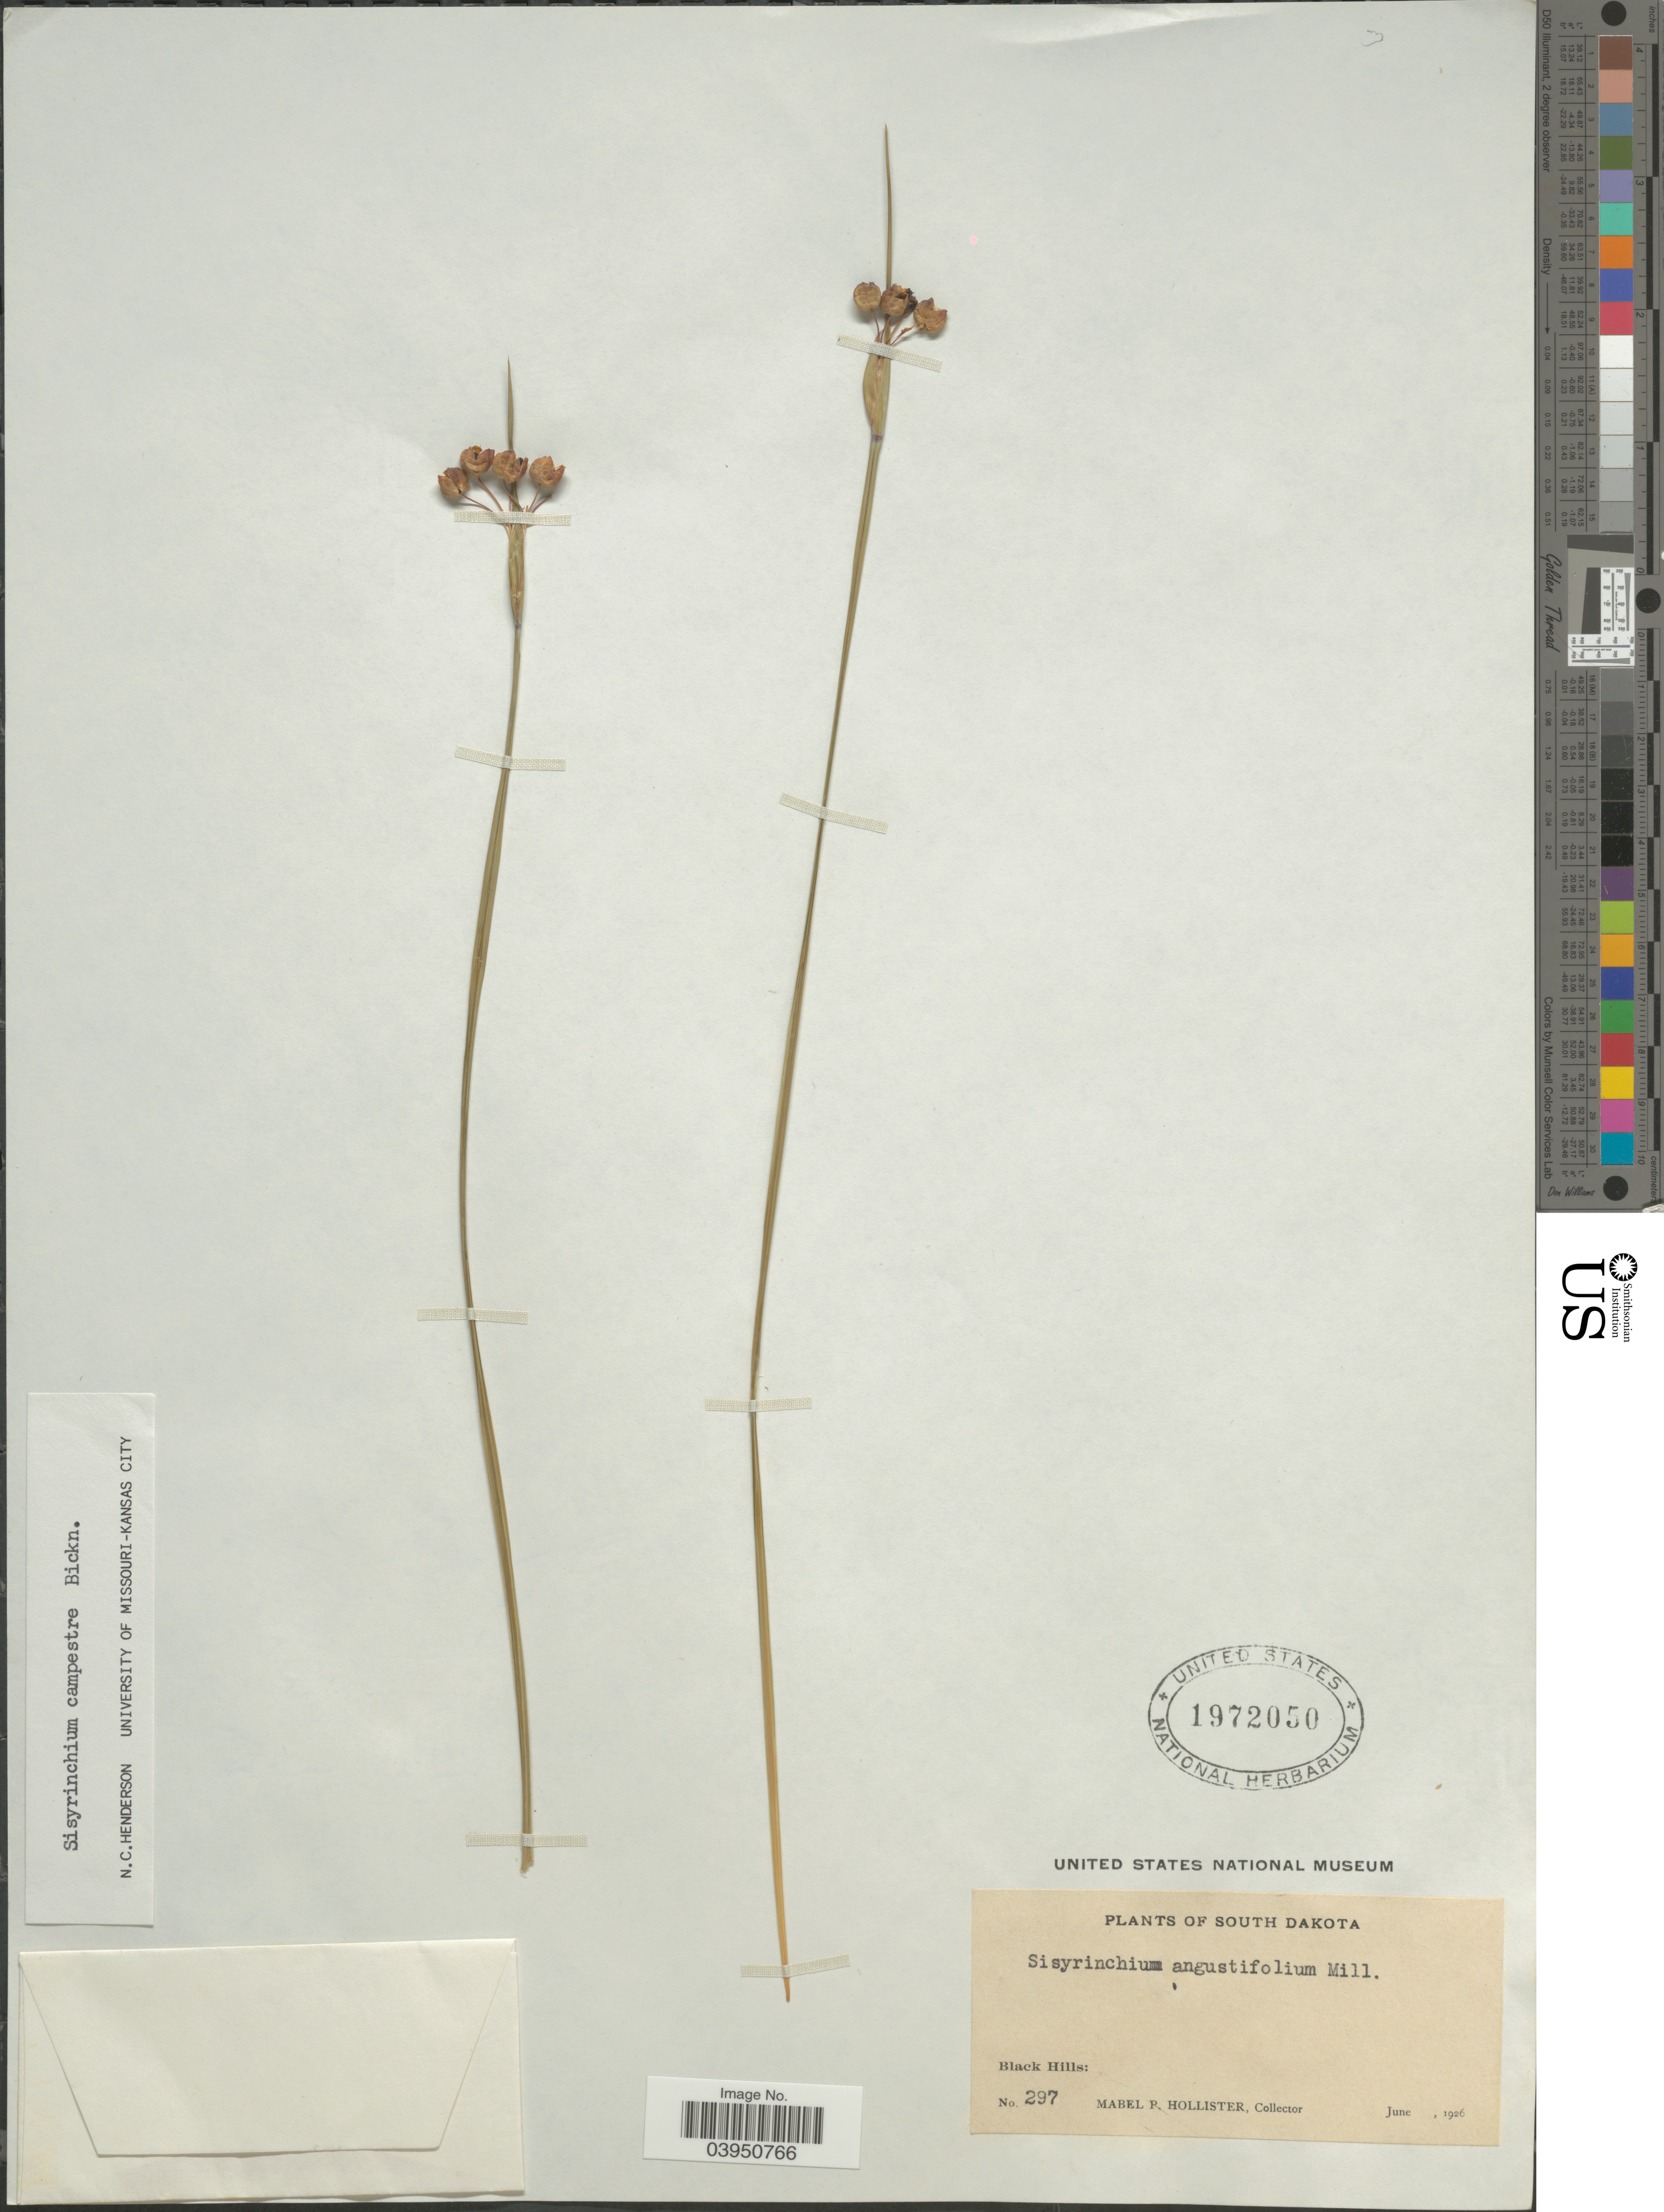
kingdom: Plantae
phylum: Tracheophyta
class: Liliopsida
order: Asparagales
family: Iridaceae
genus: Sisyrinchium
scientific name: Sisyrinchium campestre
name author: E.P. Bicknell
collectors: M. Hollister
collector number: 297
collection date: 1926-06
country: United States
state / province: South Dakota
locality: Black Hills.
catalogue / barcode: US 1972050